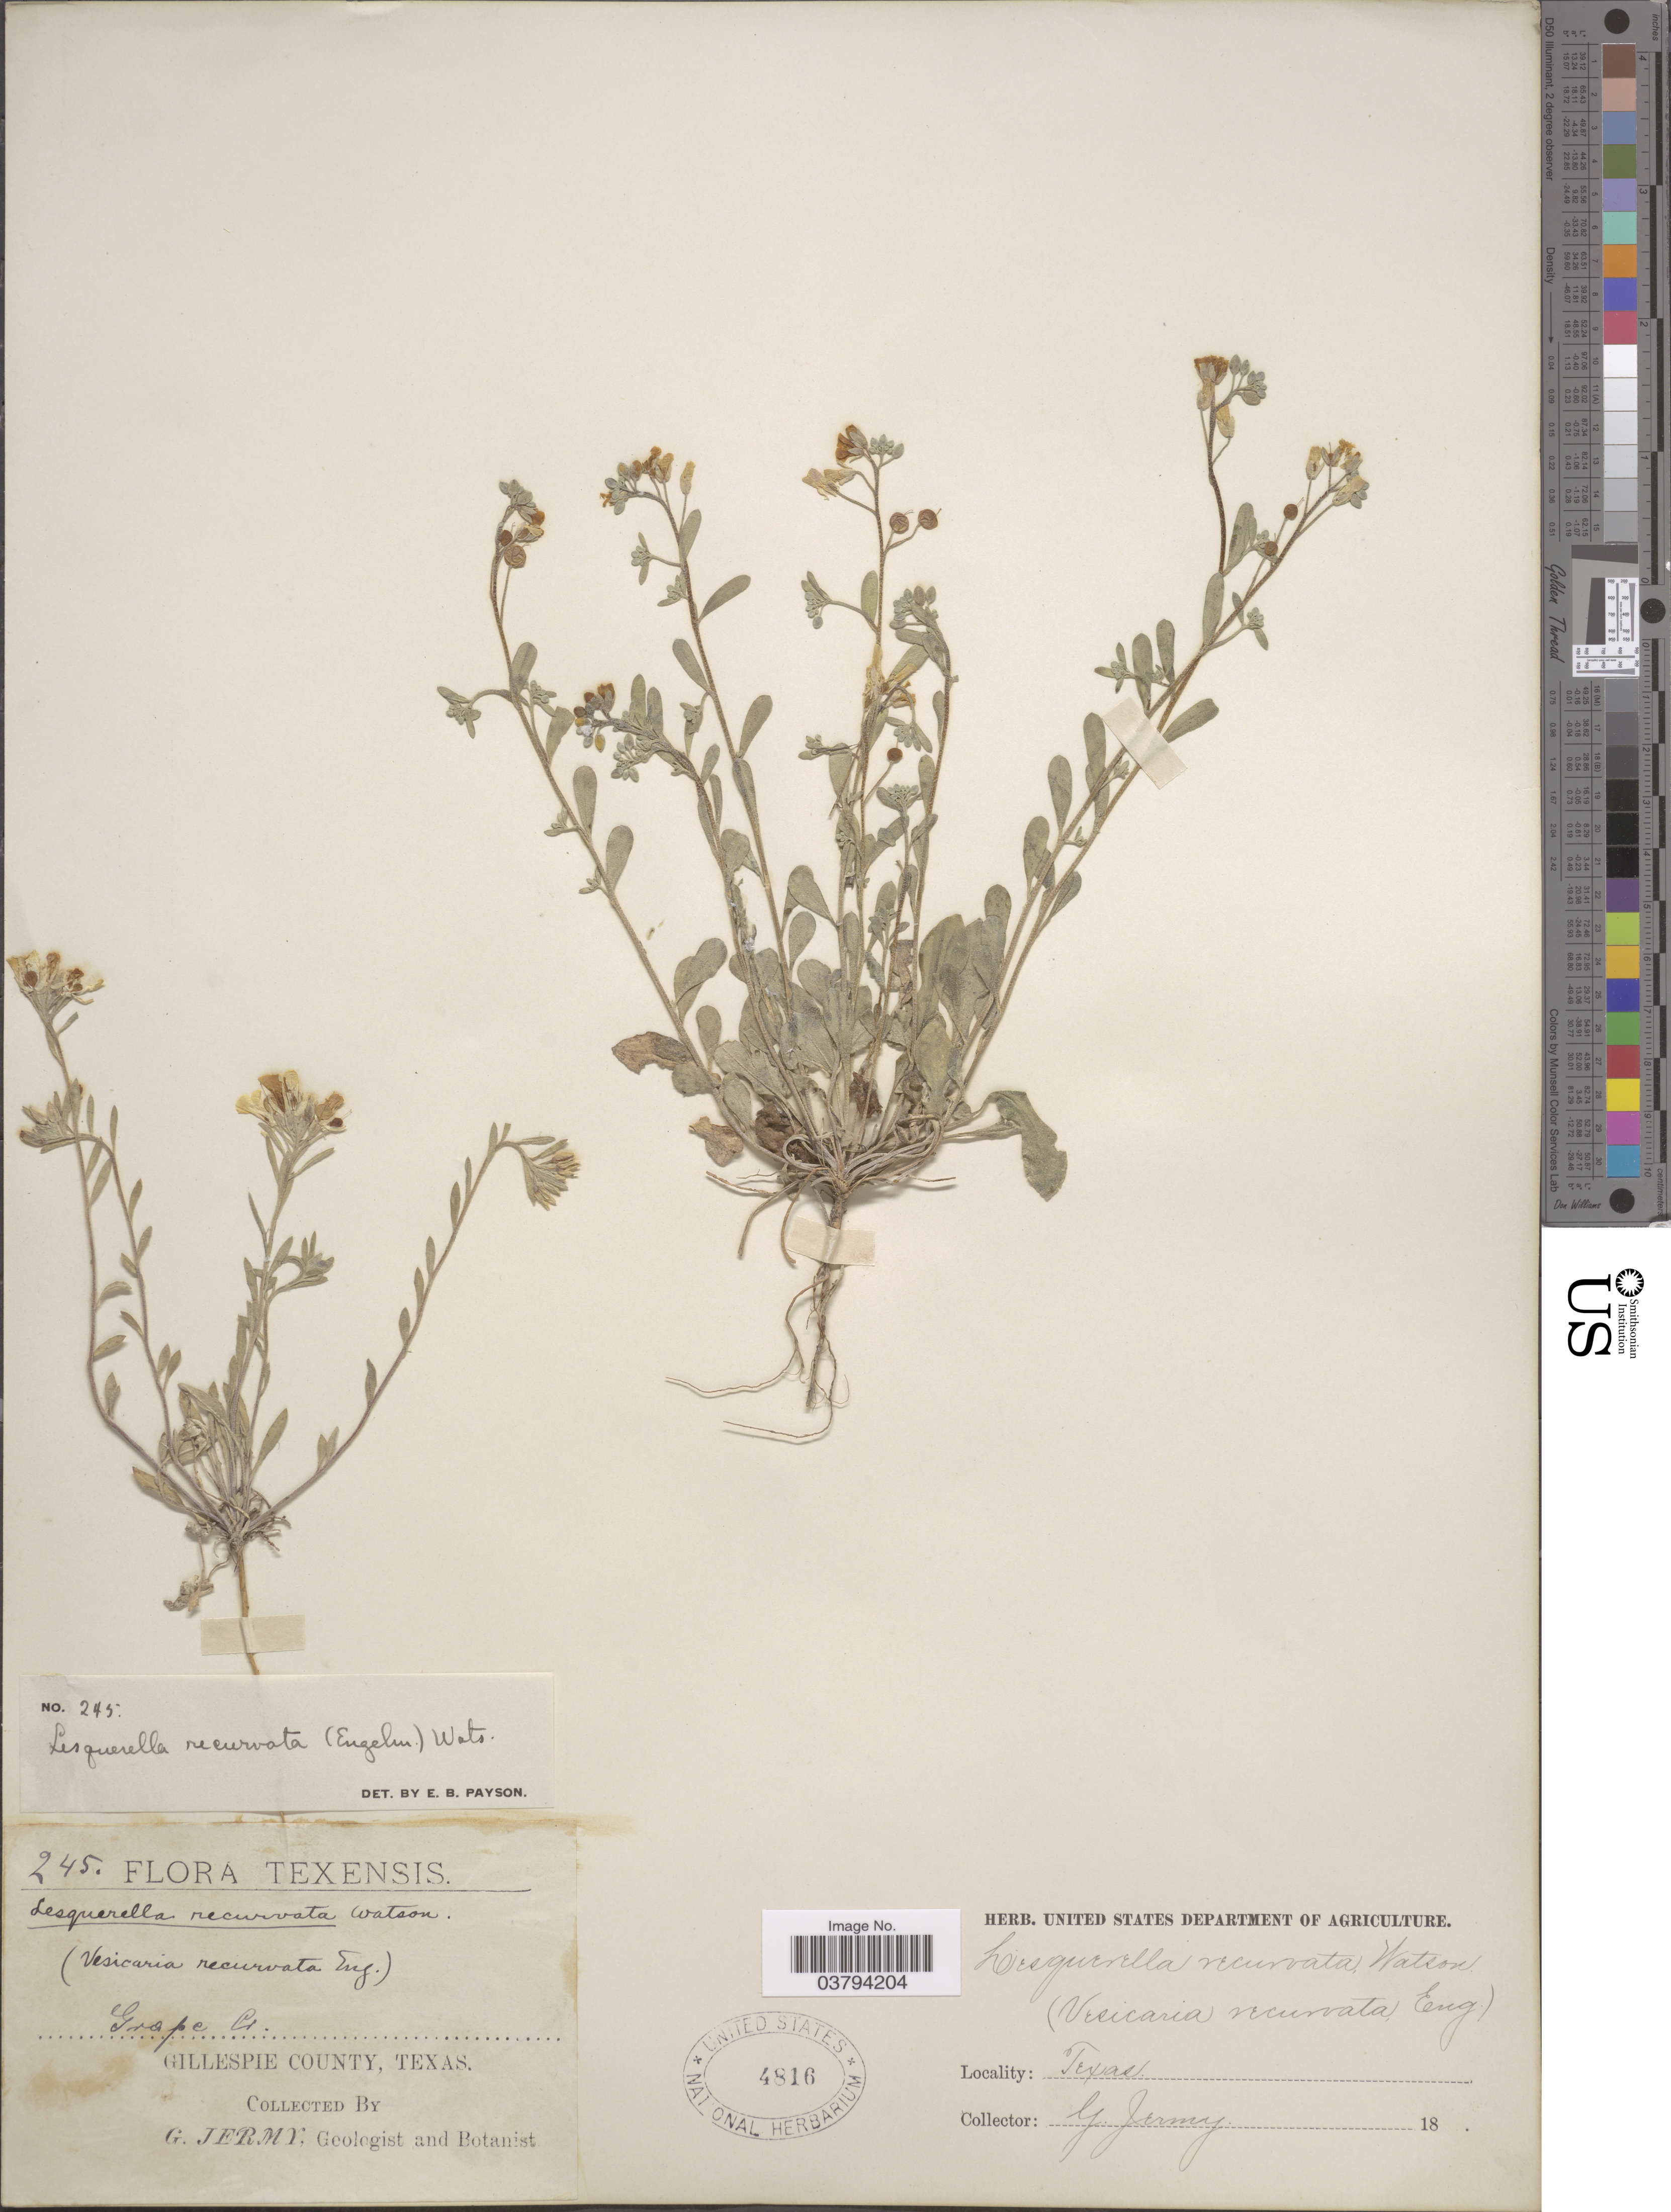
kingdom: Plantae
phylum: Tracheophyta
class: Magnoliopsida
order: Brassicales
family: Brassicaceae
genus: Lesquerella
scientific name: Lesquerella recurvata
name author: (Englem. ex A. Gray) S. Watson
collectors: G. Jermy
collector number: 245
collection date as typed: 18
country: United States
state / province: Texas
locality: Grape Co. Gillespie County.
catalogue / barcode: US 4816